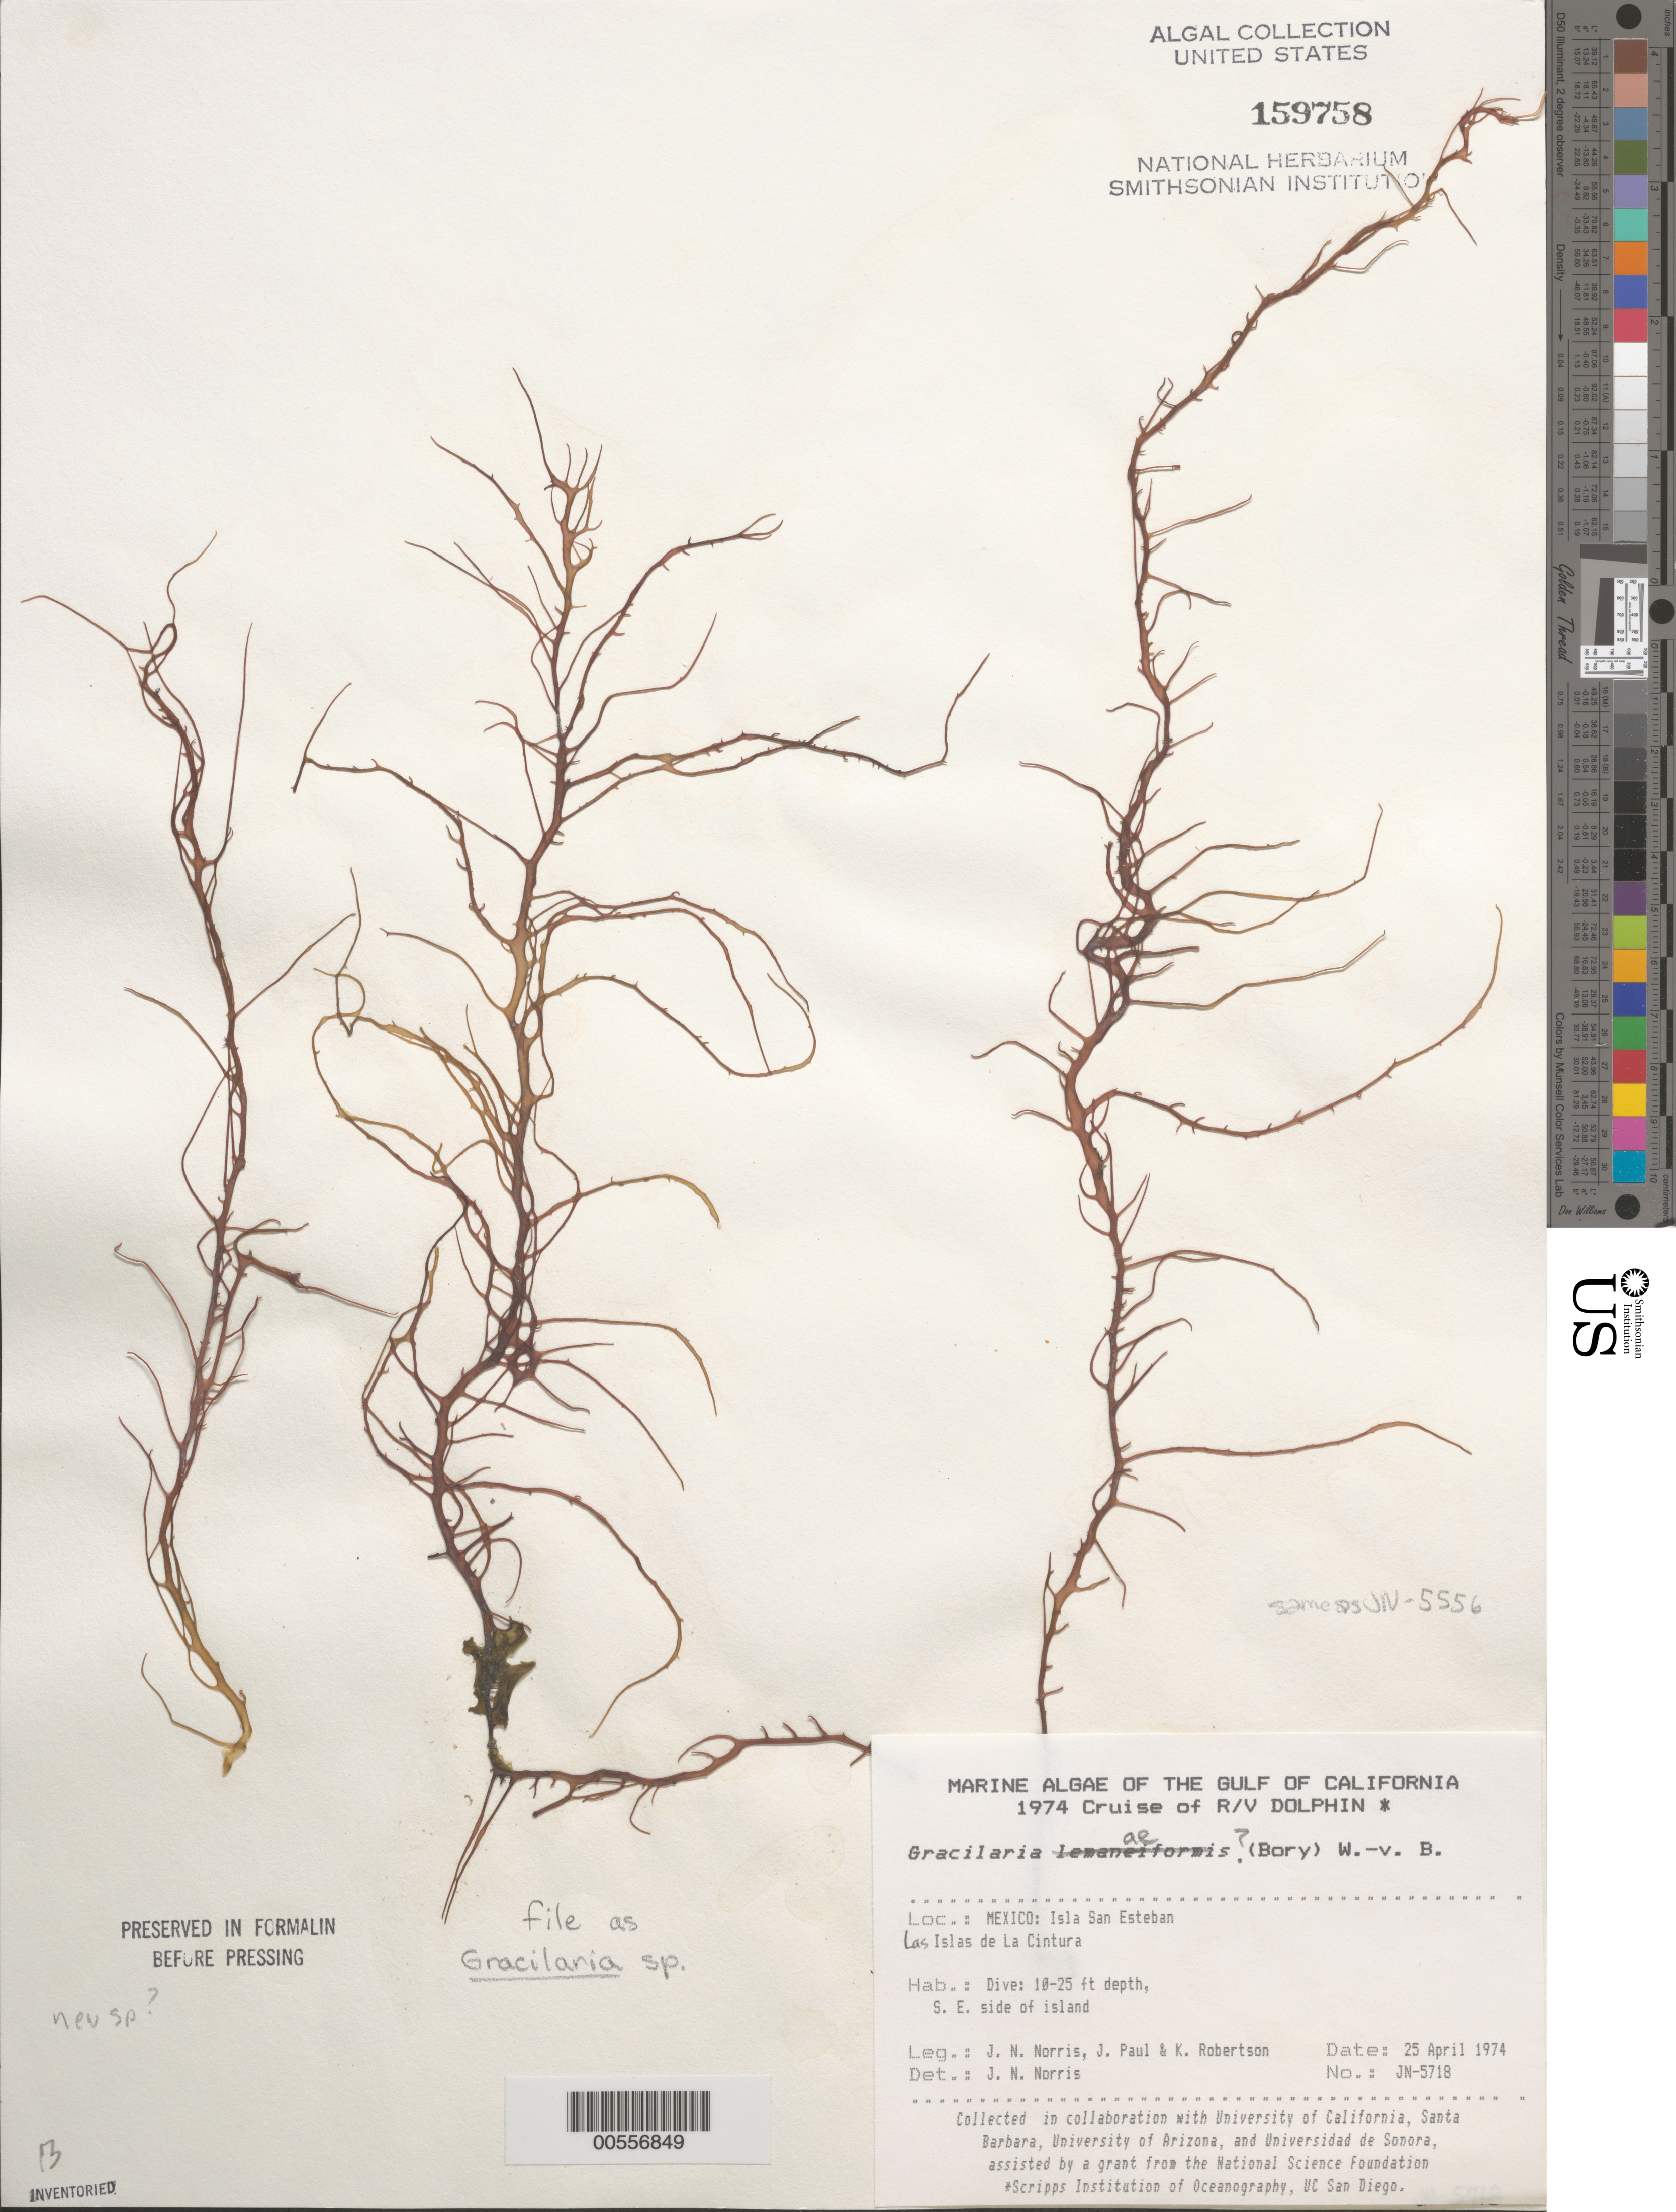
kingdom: Plantae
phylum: Rhodophyta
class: Florideophyceae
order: Gracilariales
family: Gracilariaceae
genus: Gracilaria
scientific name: Gracilaria sp.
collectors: J. N. Norris, J. Paul & K. Robertson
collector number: JN-5718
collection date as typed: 25 Apr 1974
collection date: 1974-04-25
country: Mexico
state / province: Baja California Norte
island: Isla San Esteban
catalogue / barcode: US 159758